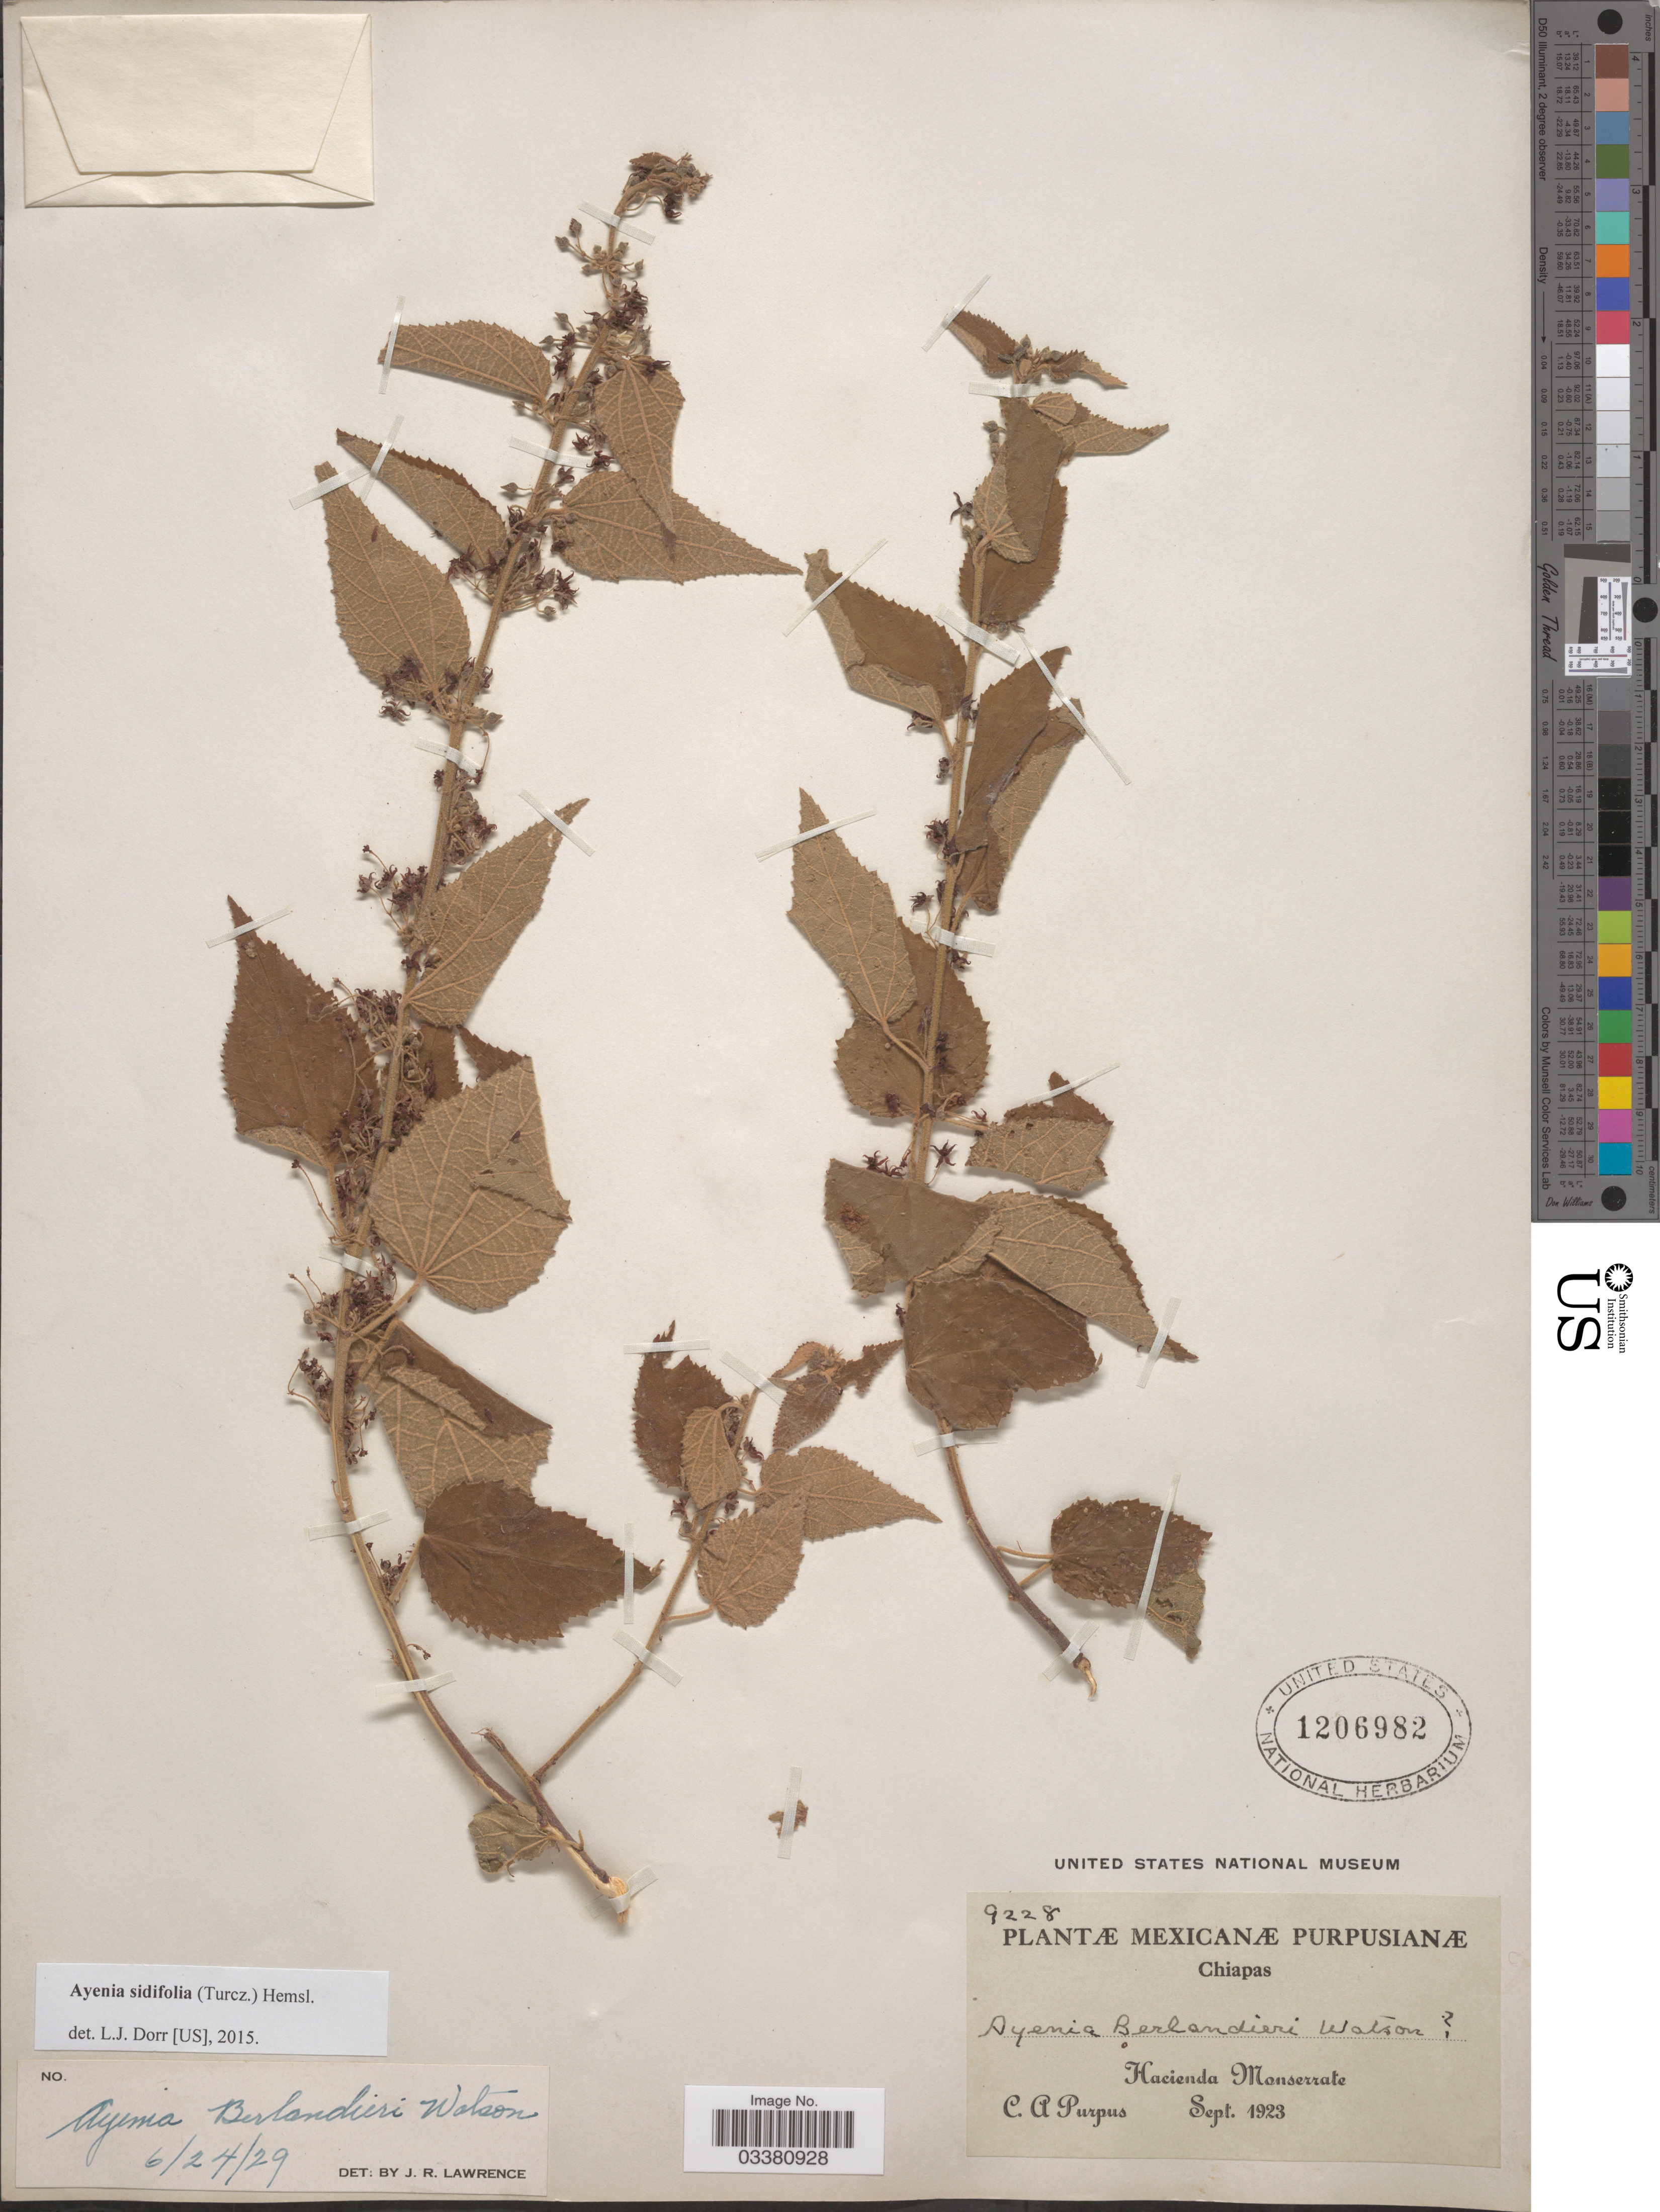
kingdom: Plantae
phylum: Tracheophyta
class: Magnoliopsida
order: Malvales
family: Malvaceae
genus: Ayenia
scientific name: Ayenia sidifolia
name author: (Turcz.) Hemsley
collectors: C. A. Purpus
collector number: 9228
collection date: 1923-09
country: Mexico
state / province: Chiapas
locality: Hacienda Monserrate.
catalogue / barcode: US 1206982